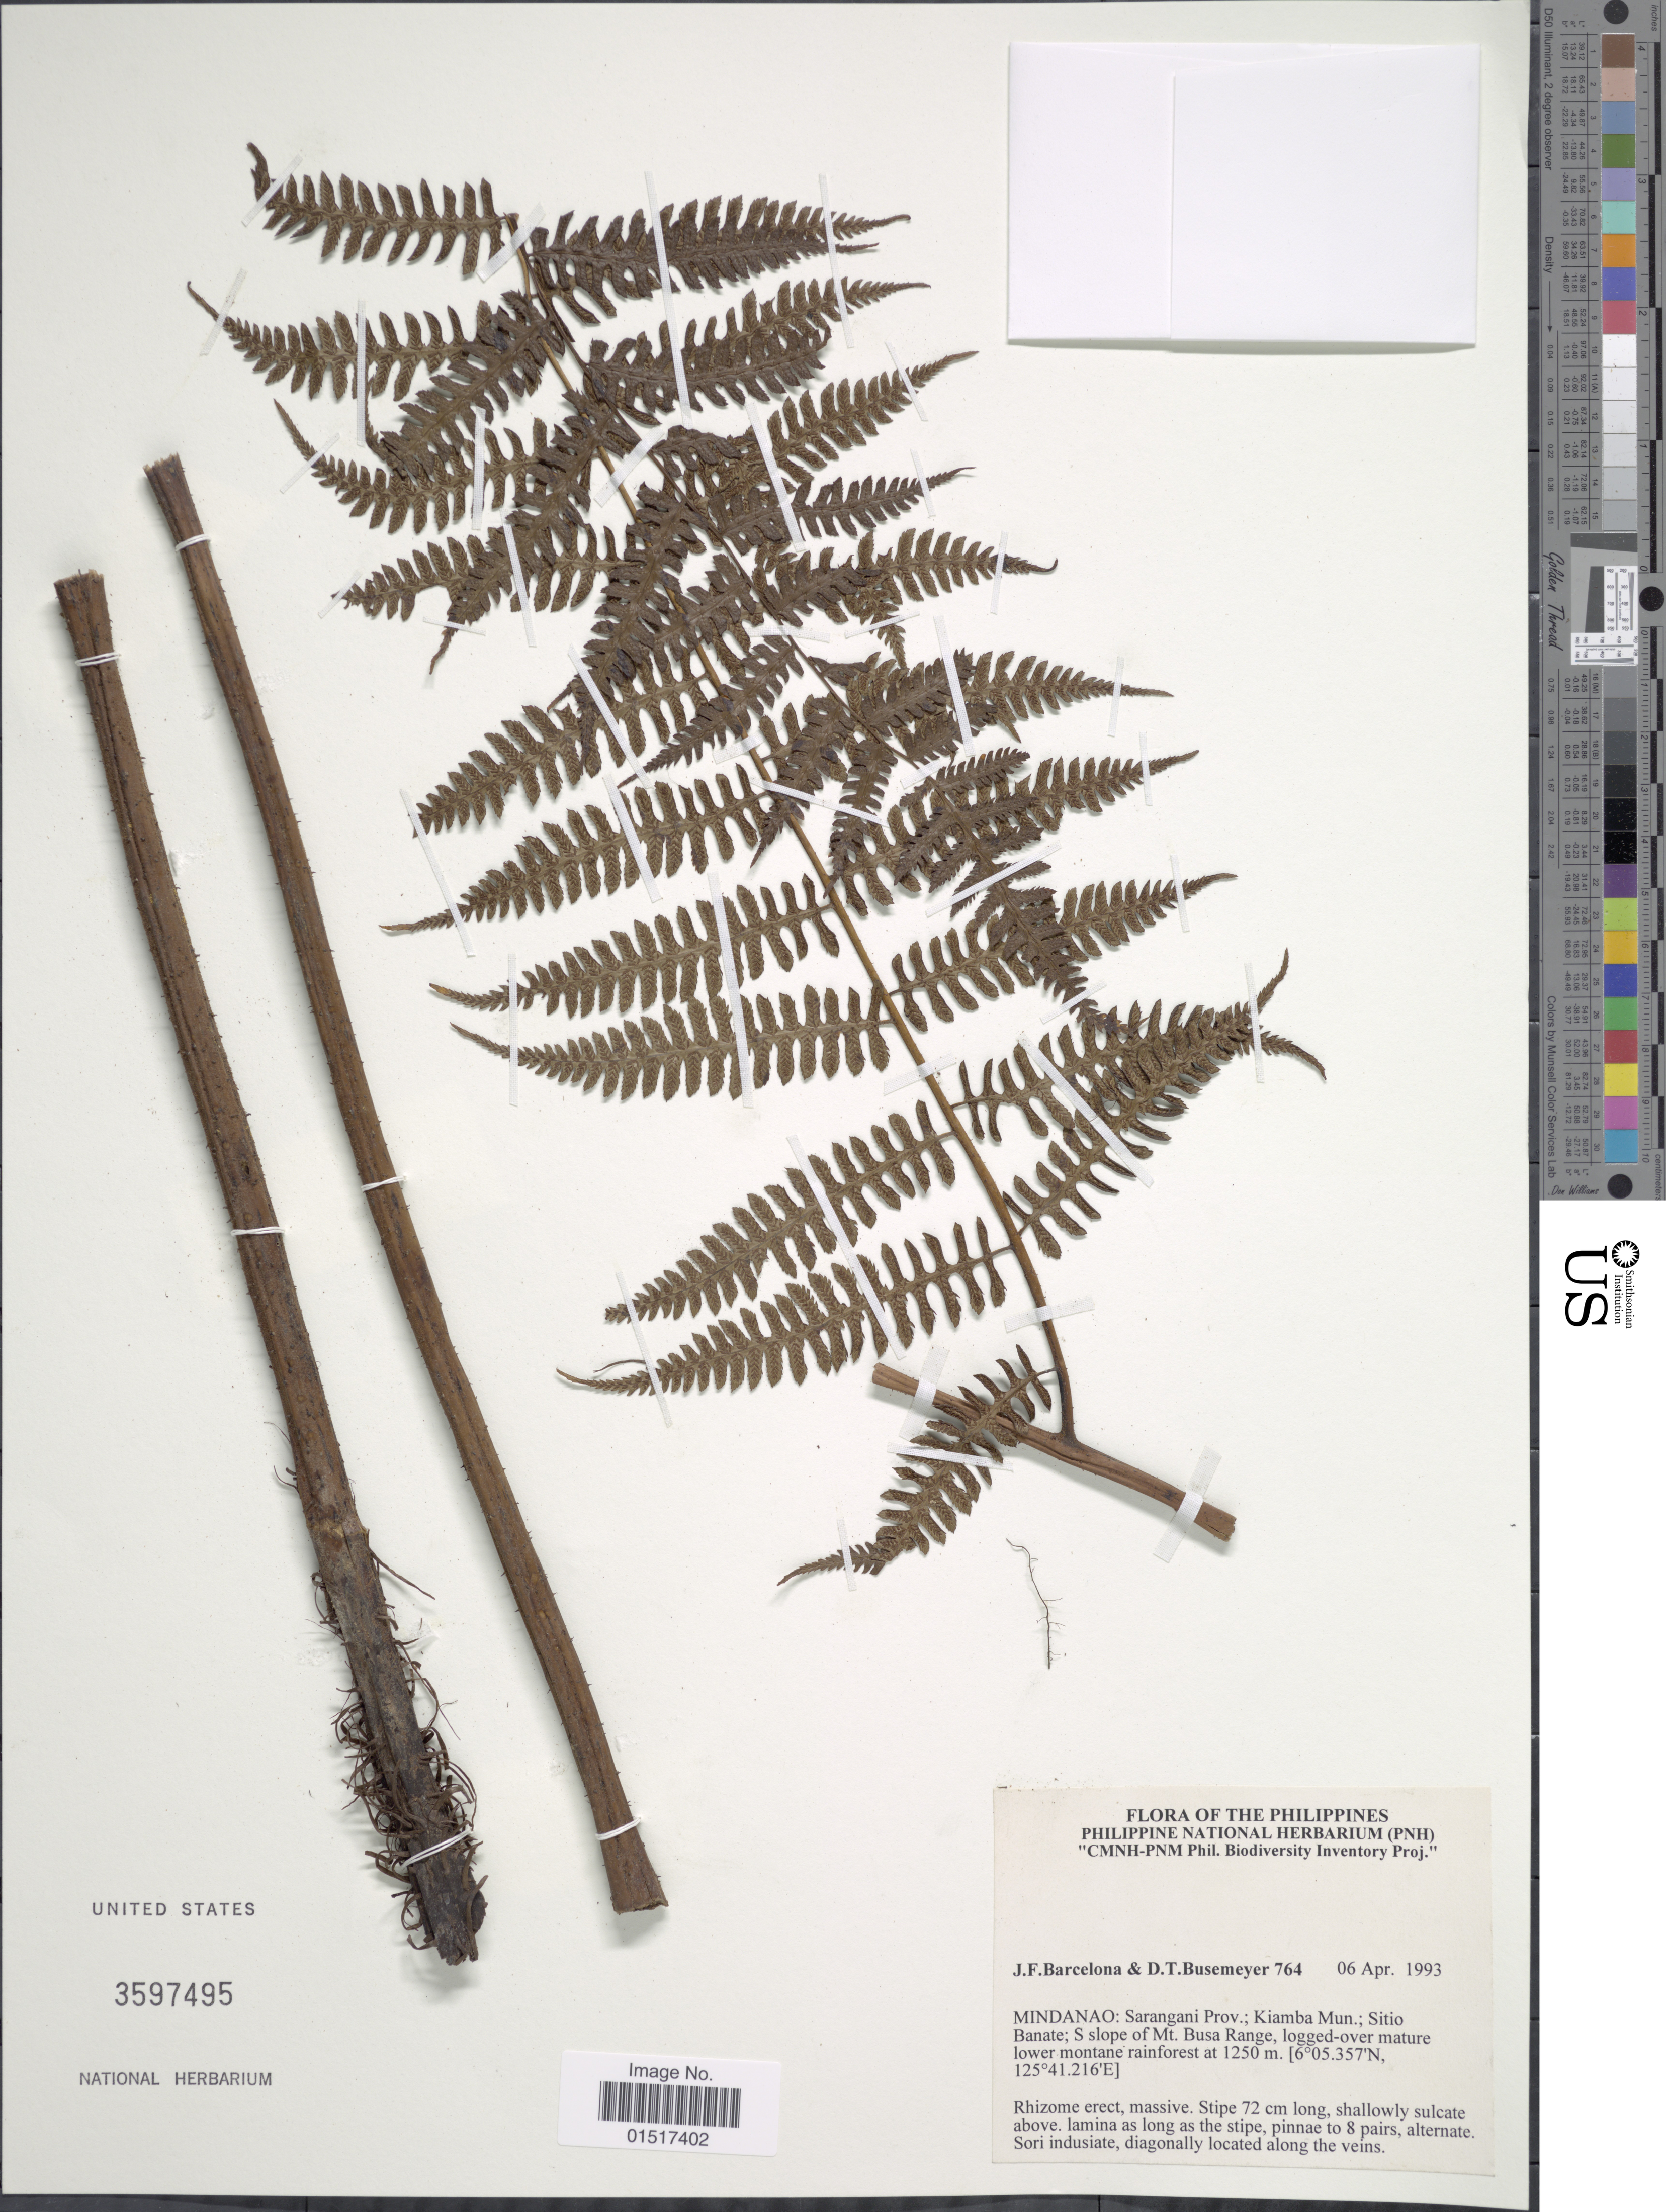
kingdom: Plantae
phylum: Tracheophyta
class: Polypodiopsida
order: Polypodiales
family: Aspleniaceae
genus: Asplenium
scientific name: Asplenium sp.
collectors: J. F. Barcelona & D. Busemeyer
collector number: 764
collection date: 1993-04-06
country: Philippines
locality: Mindanao: Sarangani Prov.; Kiamba Mun.; Sitio Banate; S slope of Mt. Busa Range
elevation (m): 1250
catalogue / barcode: US 3597495